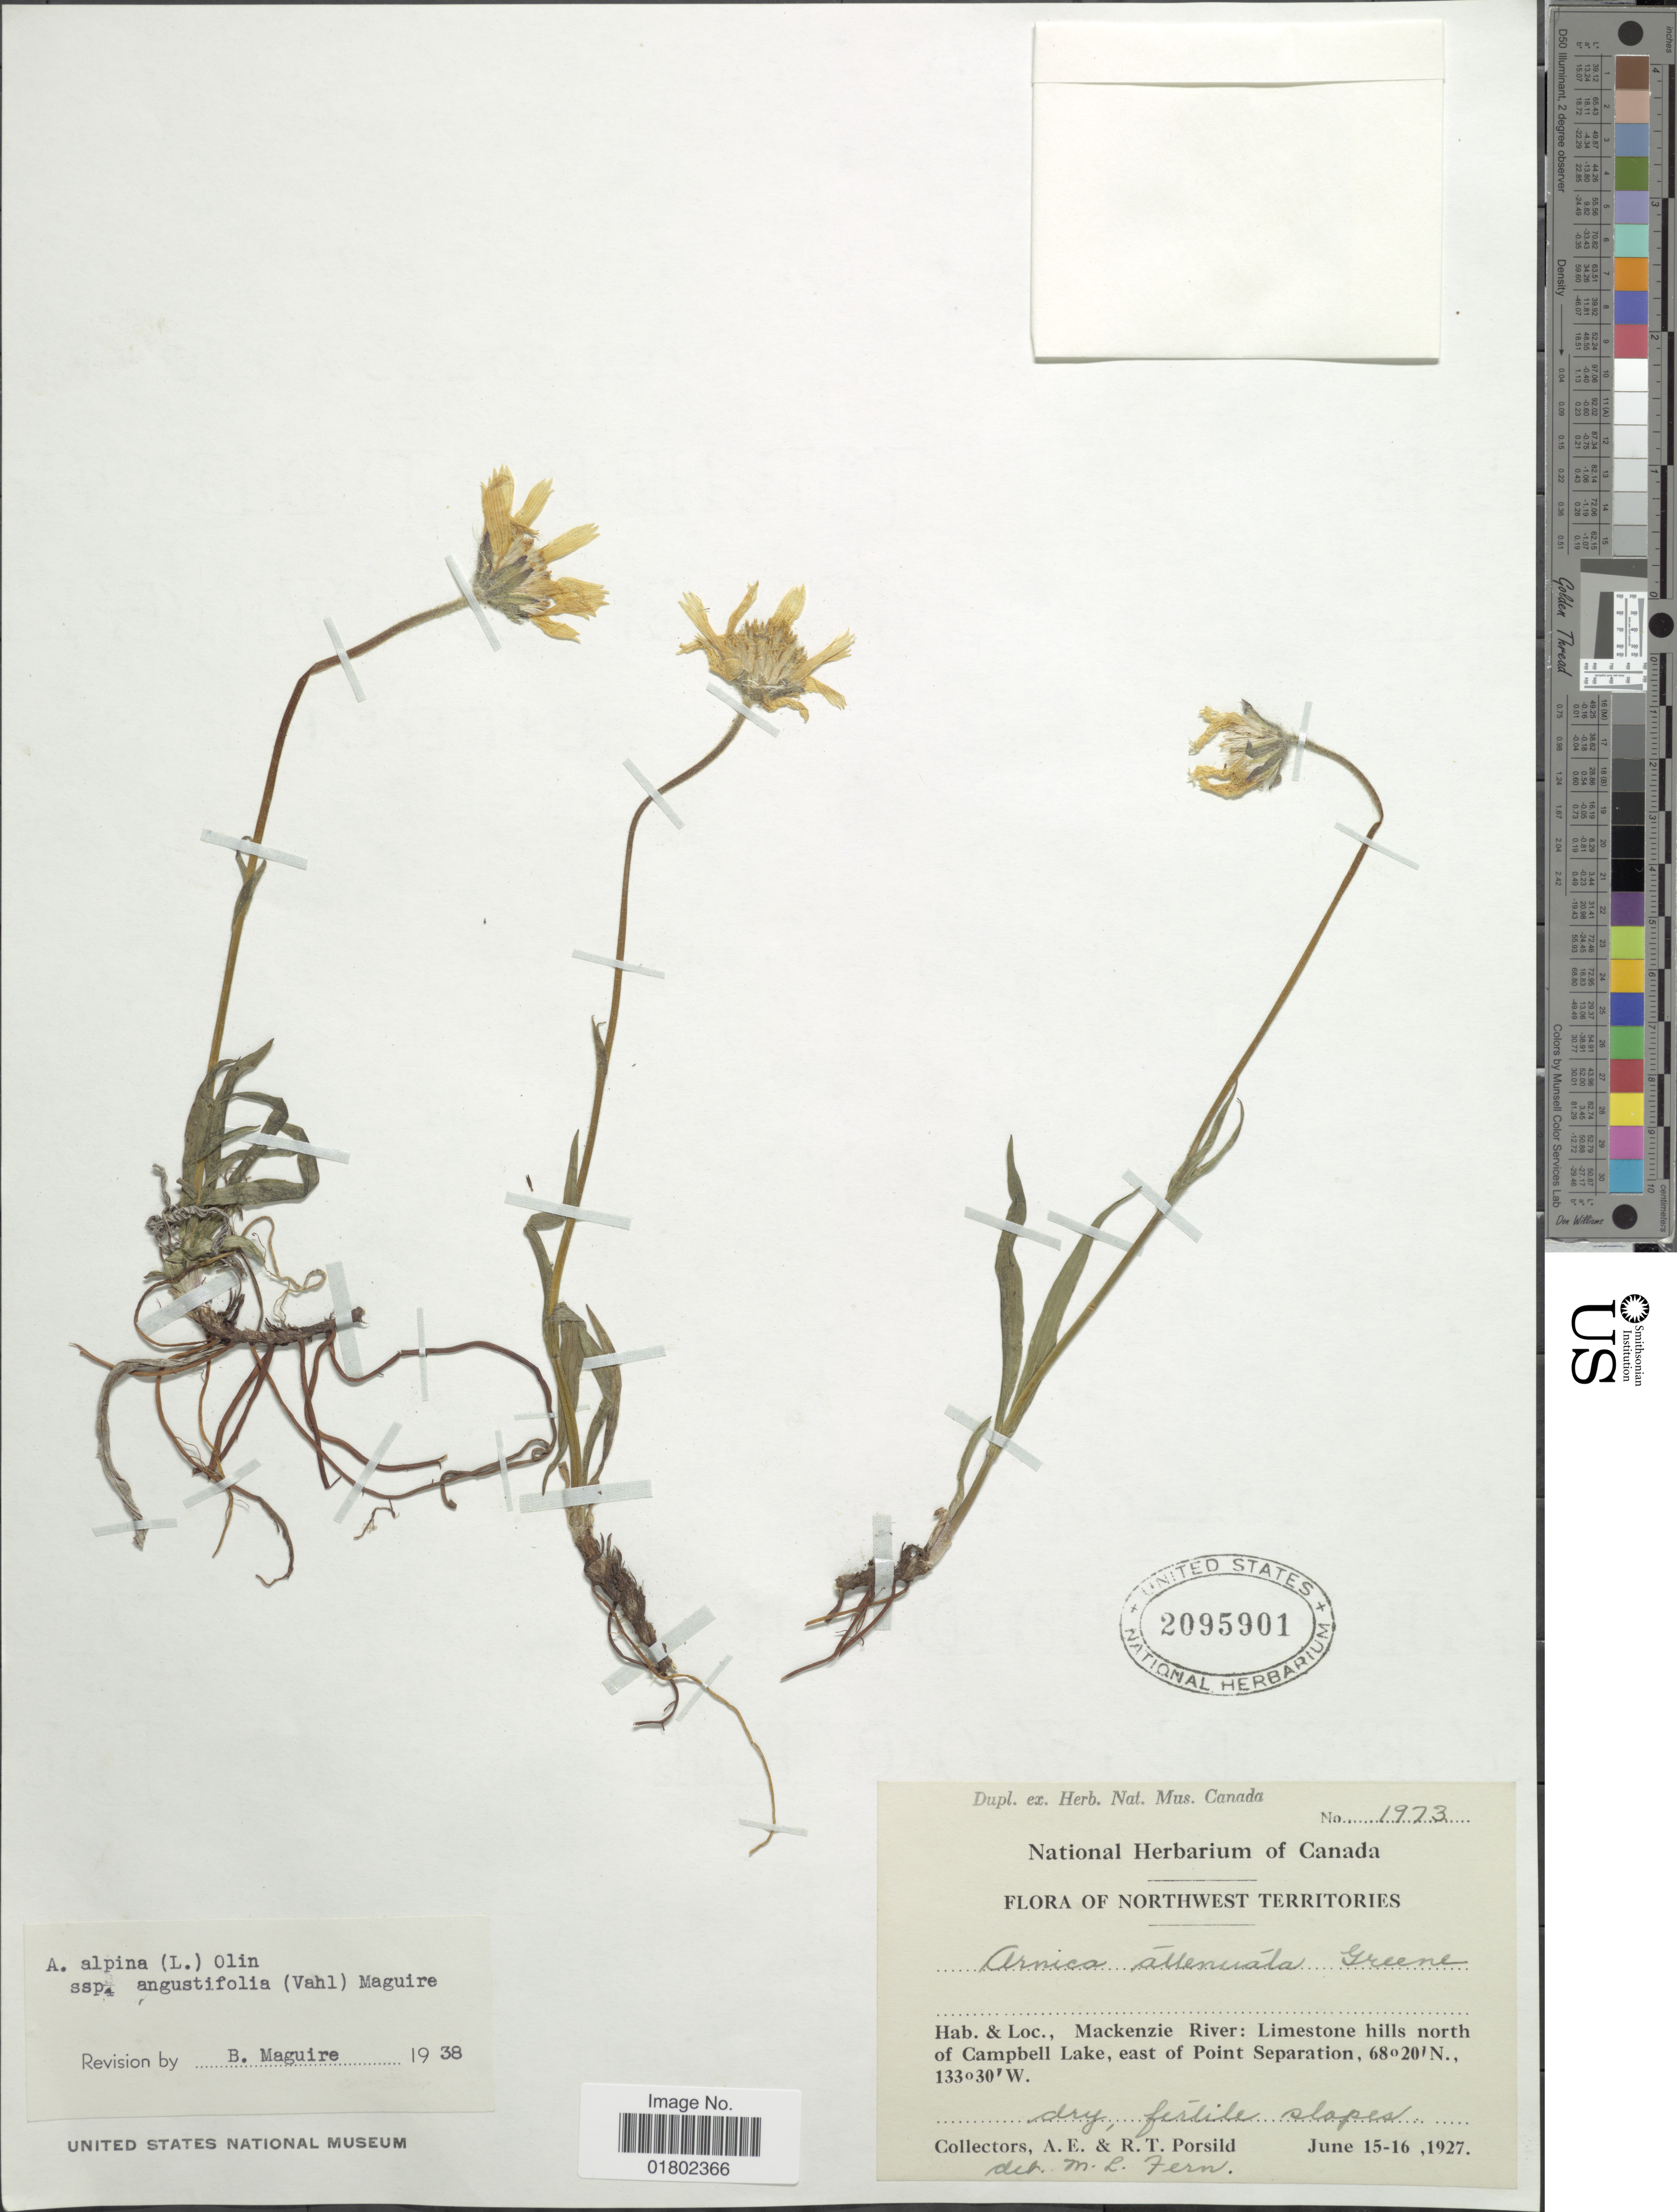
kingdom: Plantae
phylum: Tracheophyta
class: Magnoliopsida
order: Asterales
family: Asteraceae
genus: Arnica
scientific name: Arnica alpina var. angustifolia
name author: (Vahl) Maguire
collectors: A. E. Porsild & R. T. Porsild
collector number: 1973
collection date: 1927-06-15/1927-06-16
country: Canada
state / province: Northwest Territories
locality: Mackenzie River, Limestone hills north of Campell Lake, east of Point Separation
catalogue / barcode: US 2095901